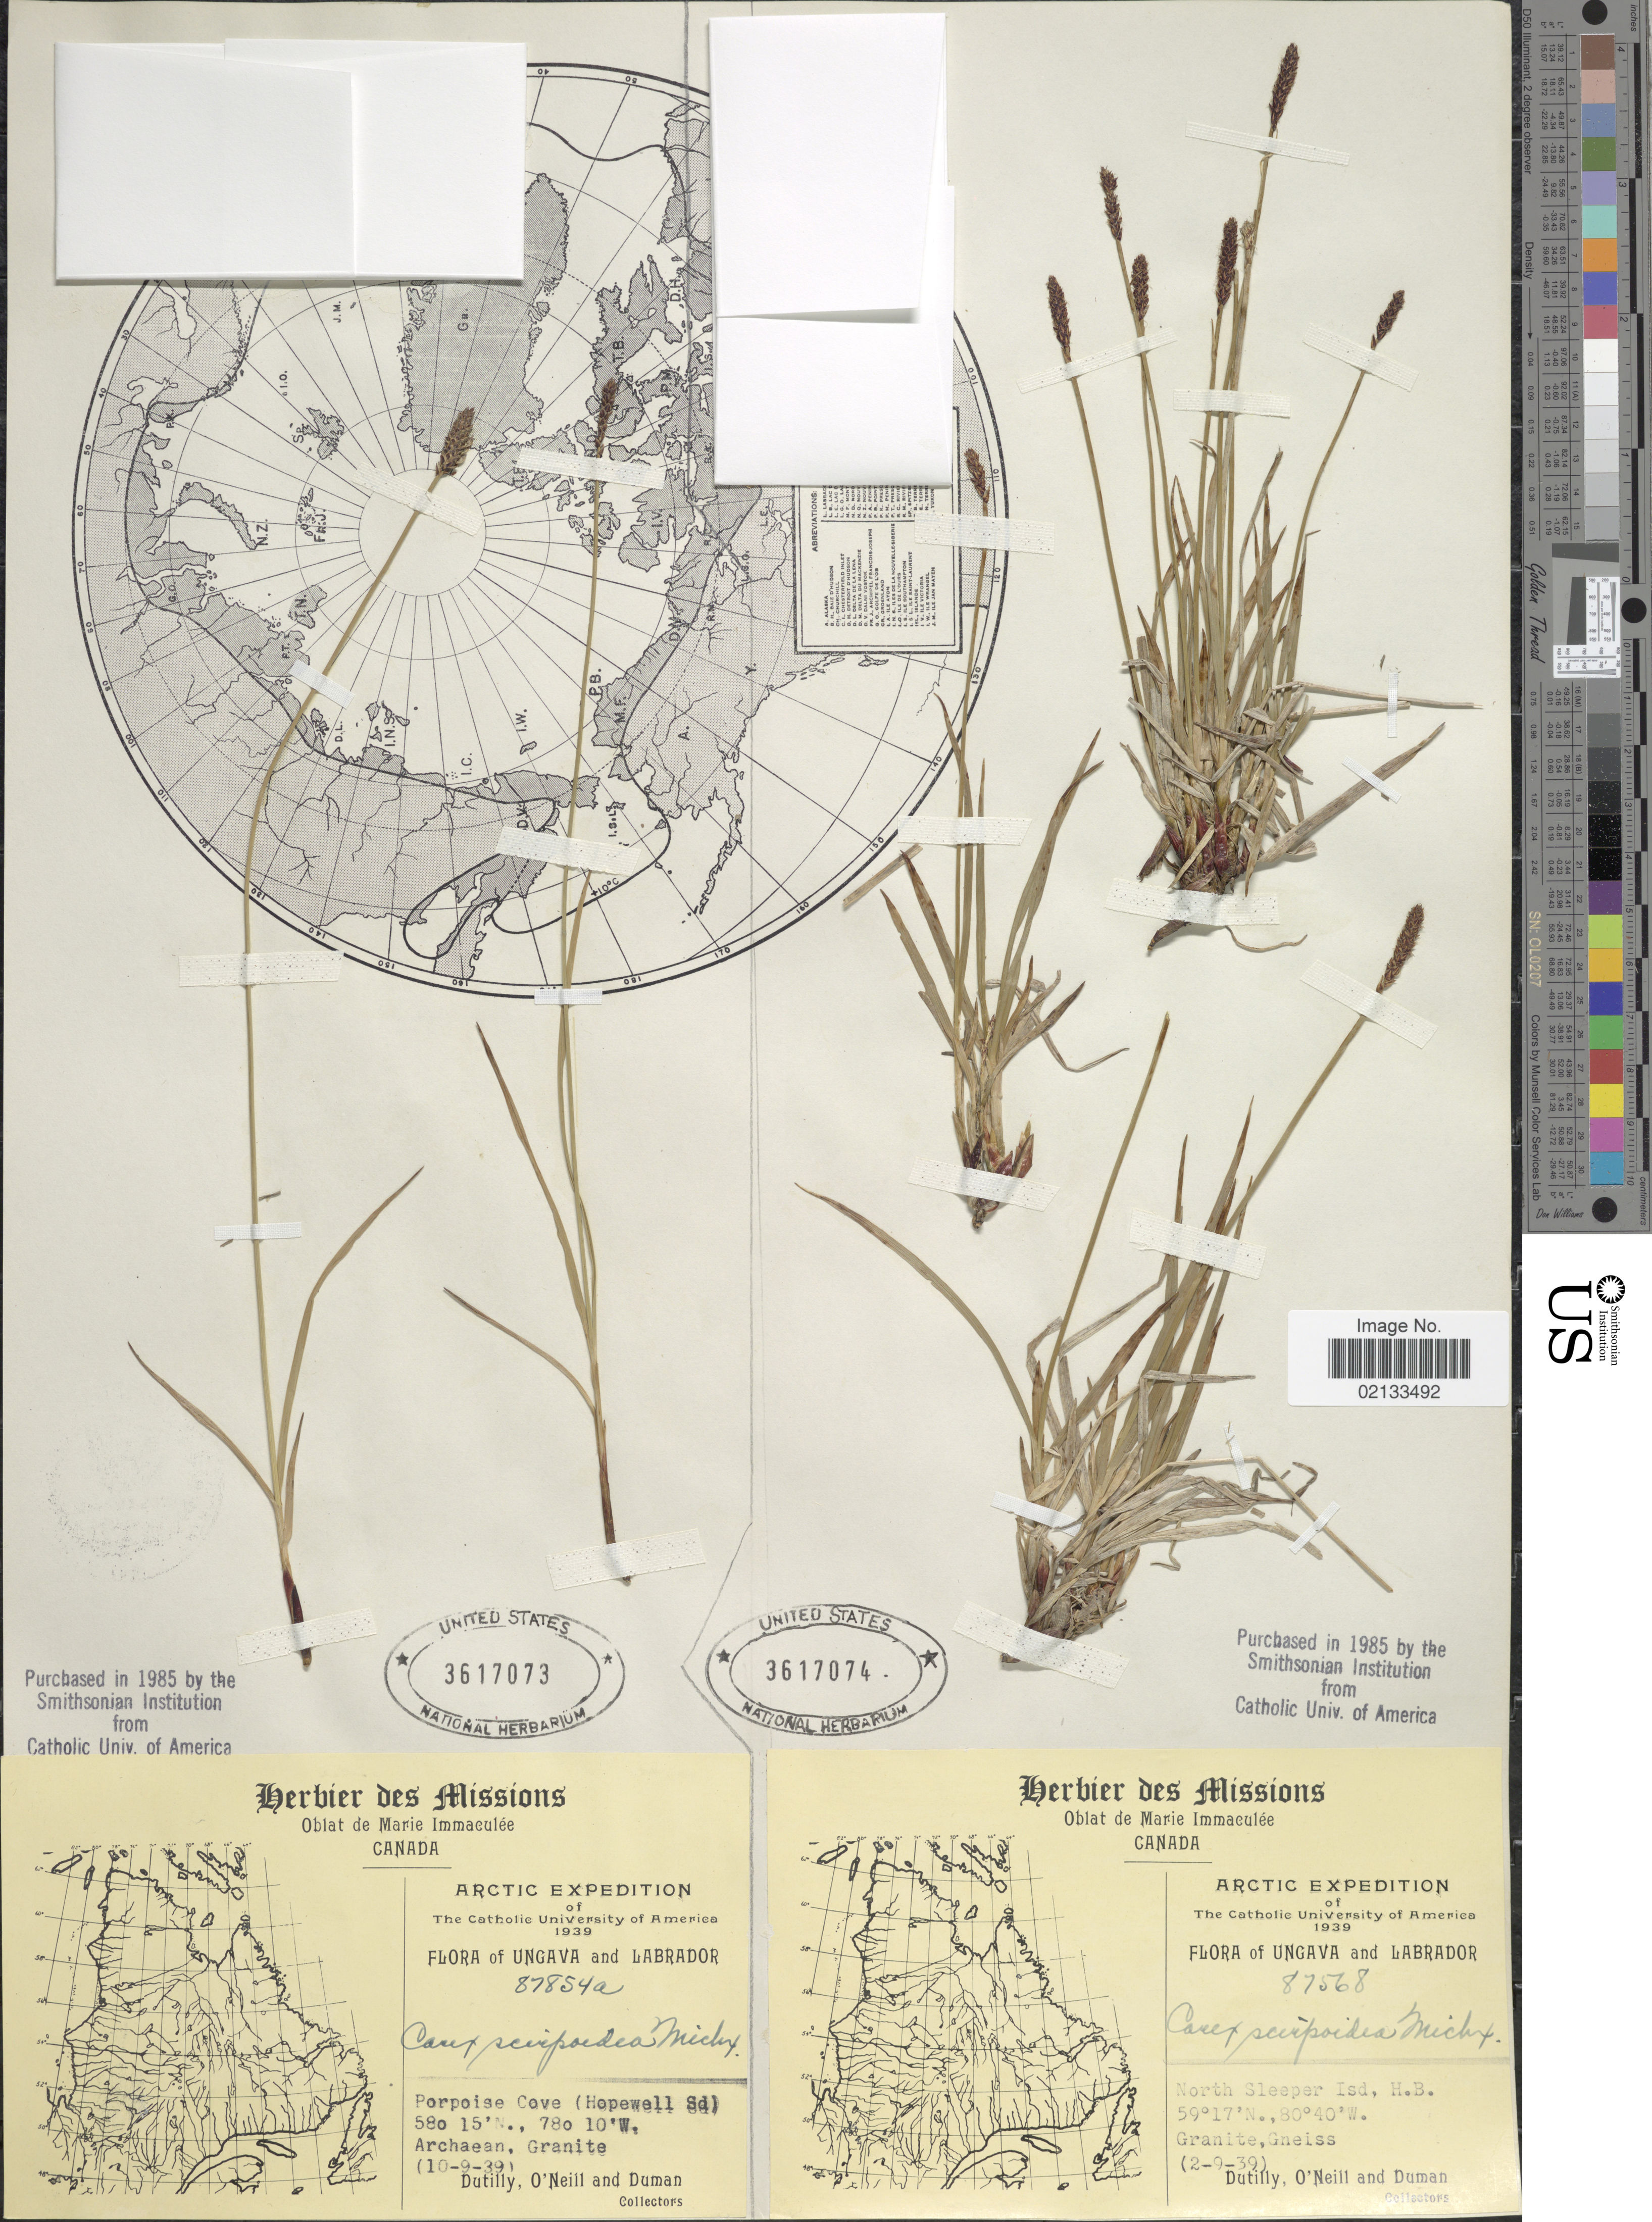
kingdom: Plantae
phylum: Tracheophyta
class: Liliopsida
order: Poales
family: Cyperaceae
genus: Carex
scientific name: Carex scirpoidea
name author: Michx.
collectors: -. Dutilly, O' Neill & -. Duman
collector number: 87854a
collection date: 1939-09-10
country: Canada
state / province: Newfoundland and Labrador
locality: Arctic, Labrador, Porpoise Cove (Hopewell Sd)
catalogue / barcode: US 3617073